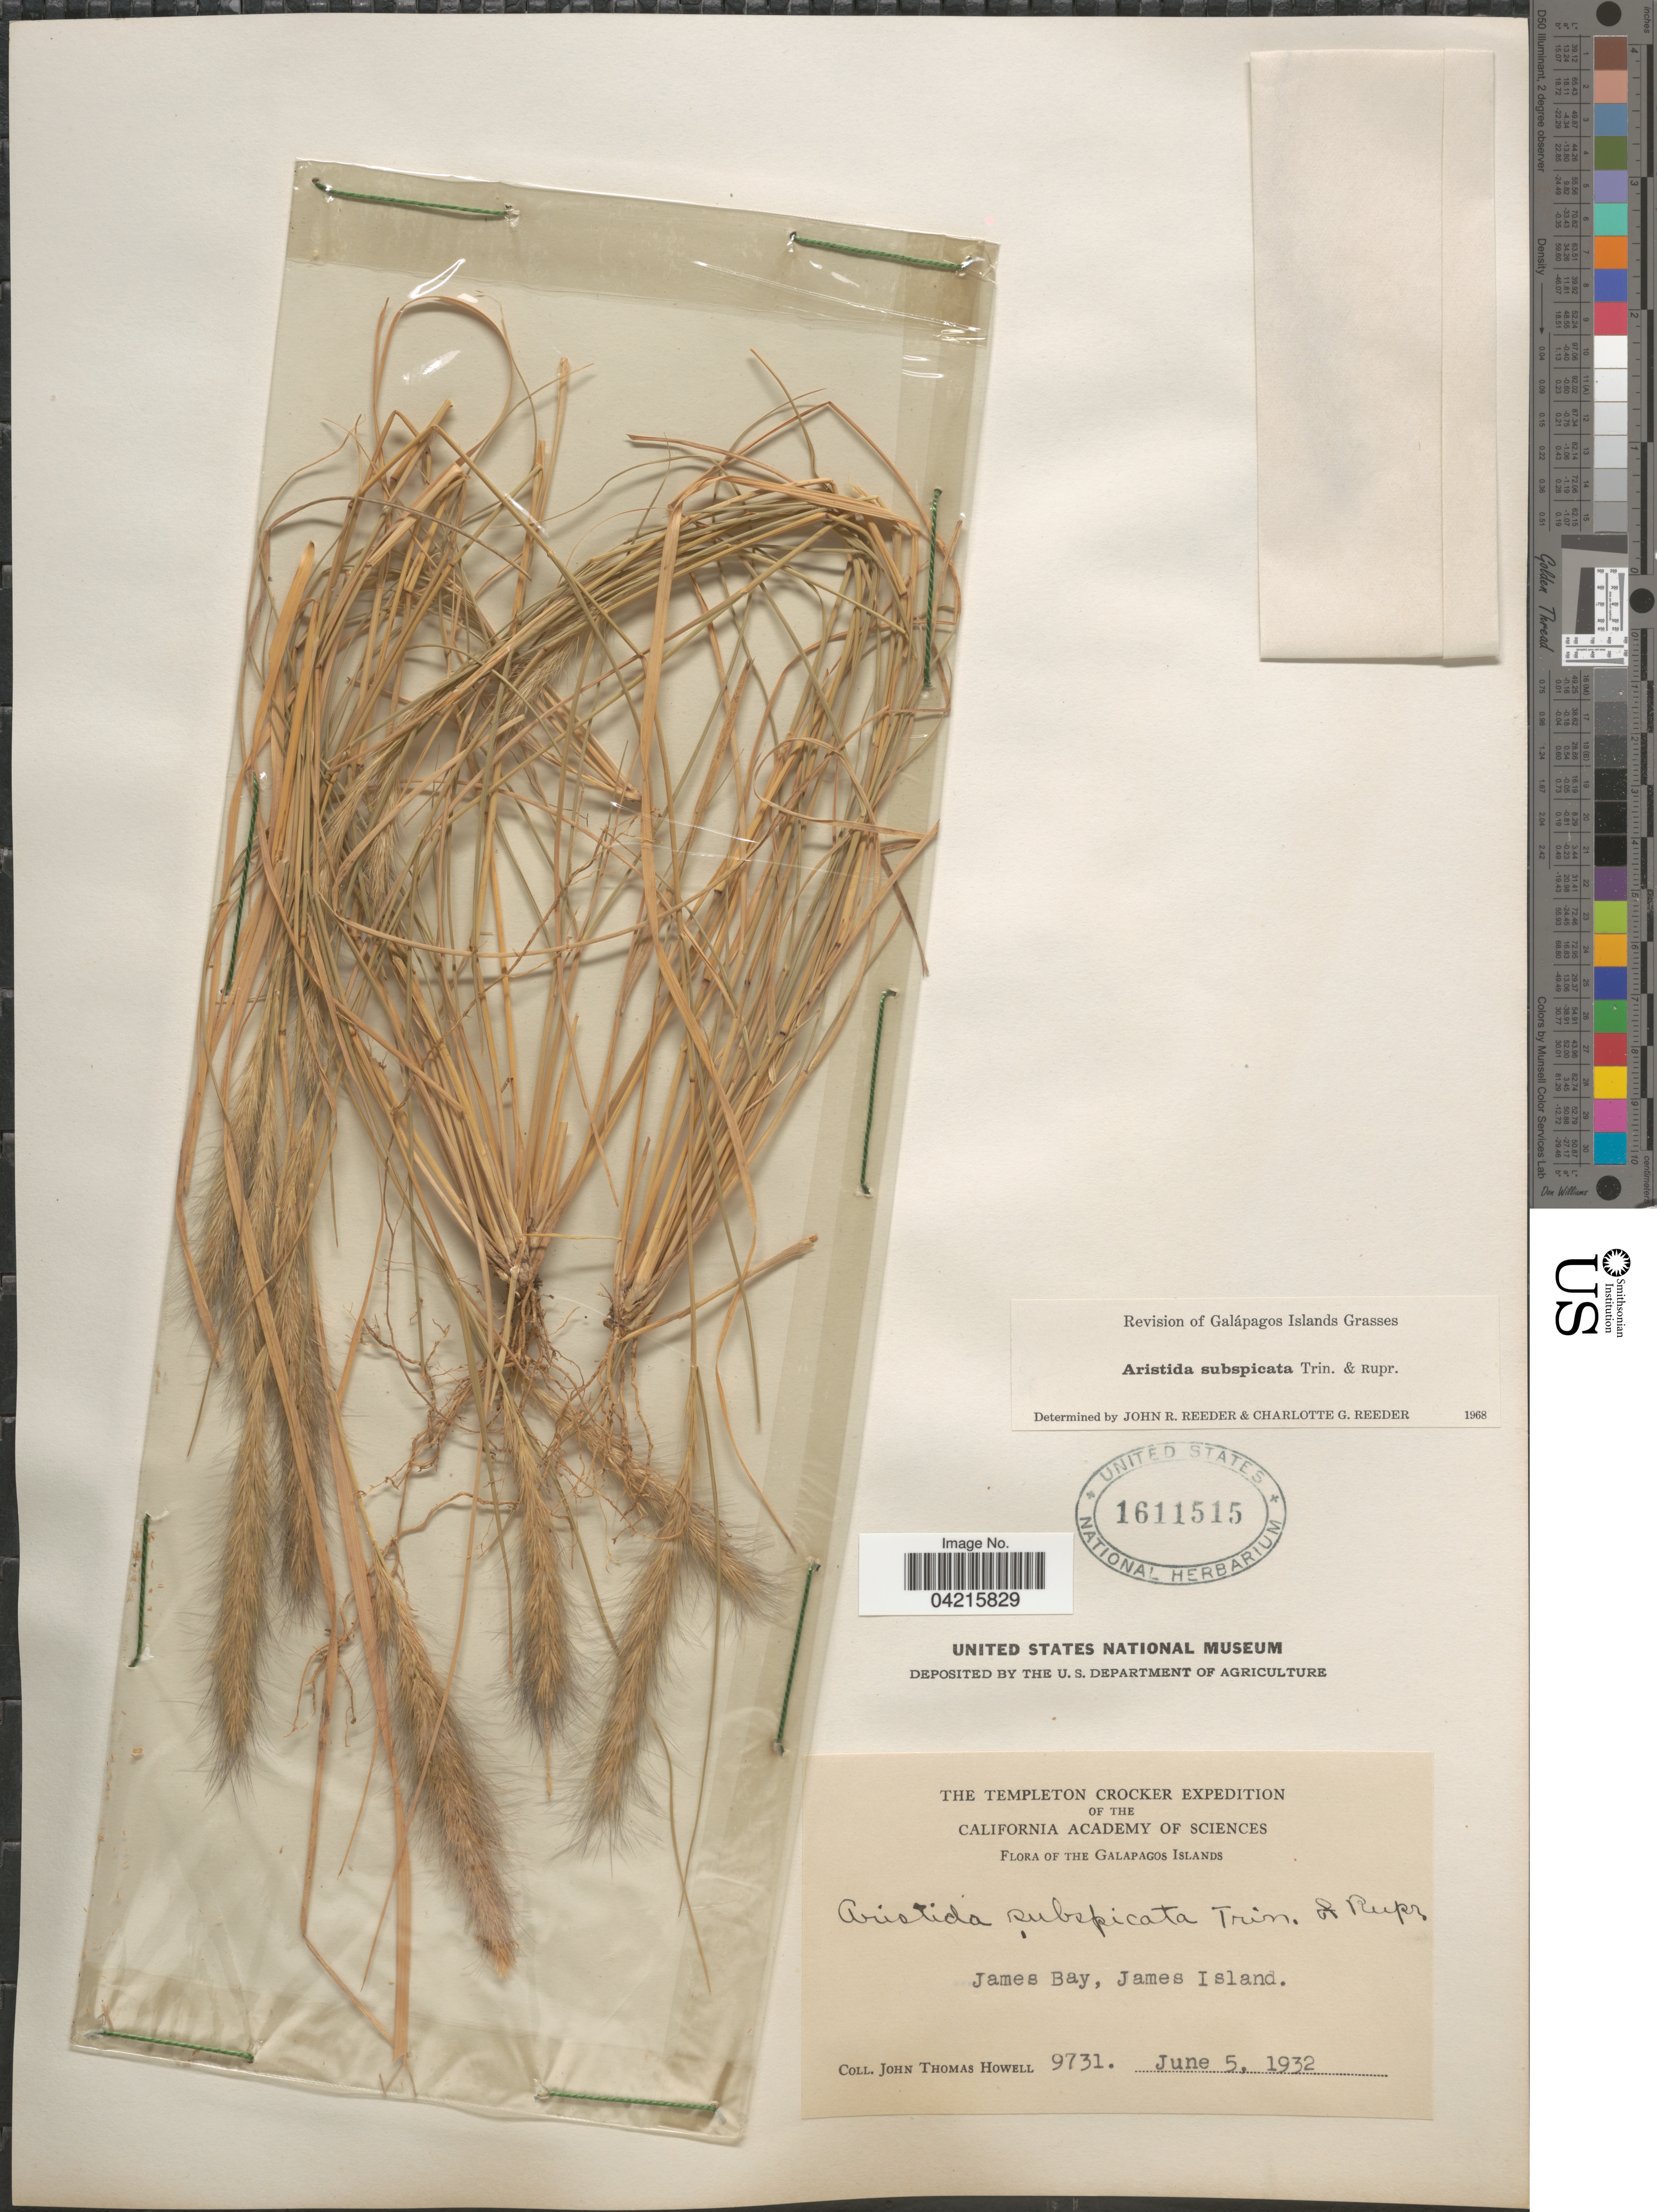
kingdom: Plantae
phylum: Tracheophyta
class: Liliopsida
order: Poales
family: Poaceae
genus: Aristida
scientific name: Aristida subspicata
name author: Trin. & Rupr.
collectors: J. T. Howell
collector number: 9731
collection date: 1932-06-05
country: Ecuador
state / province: Colón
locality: The Templeton Crocker Expedition. The Galapagos Islands. James Bay, James Island.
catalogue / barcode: US 1611515